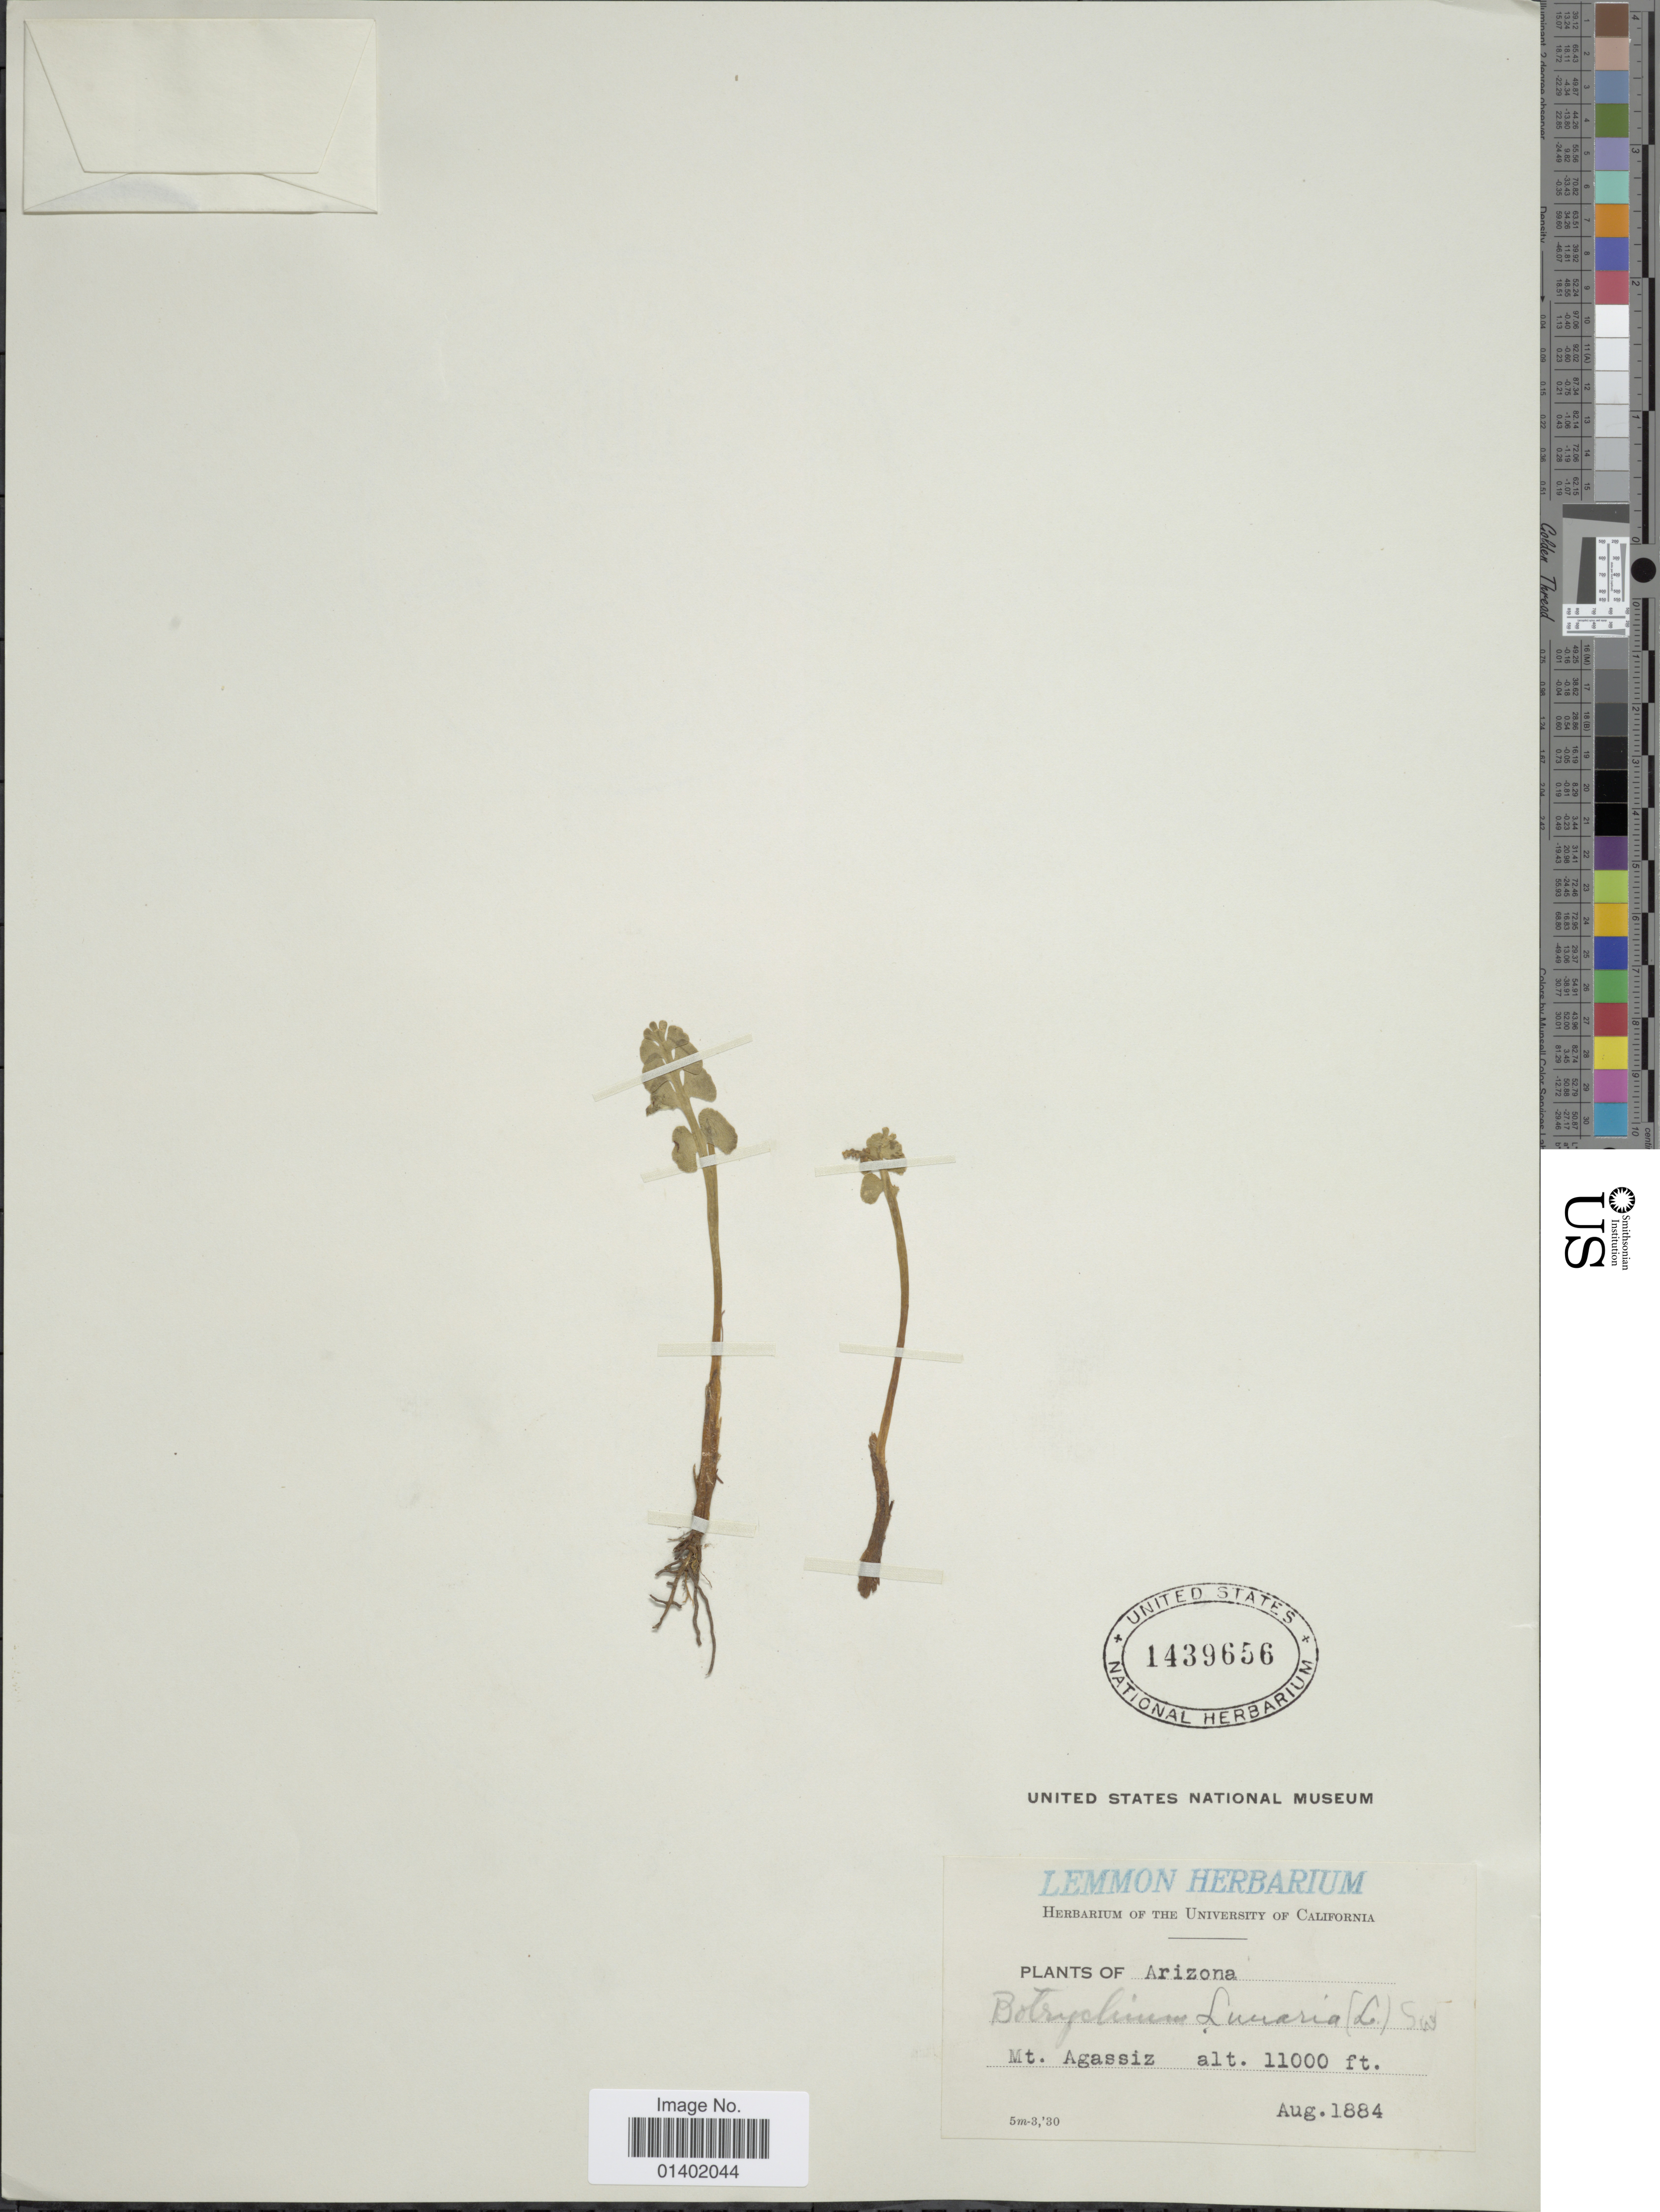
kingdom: Plantae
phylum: Tracheophyta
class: Polypodiopsida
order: Ophioglossales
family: Ophioglossaceae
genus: Botrychium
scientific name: Botrychium lunaria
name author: (L.) Sw.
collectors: ex herb. Lemmon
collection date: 1884-08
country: United States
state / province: Arizona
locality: Mt. Agassiz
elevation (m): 3353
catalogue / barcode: US 1439656